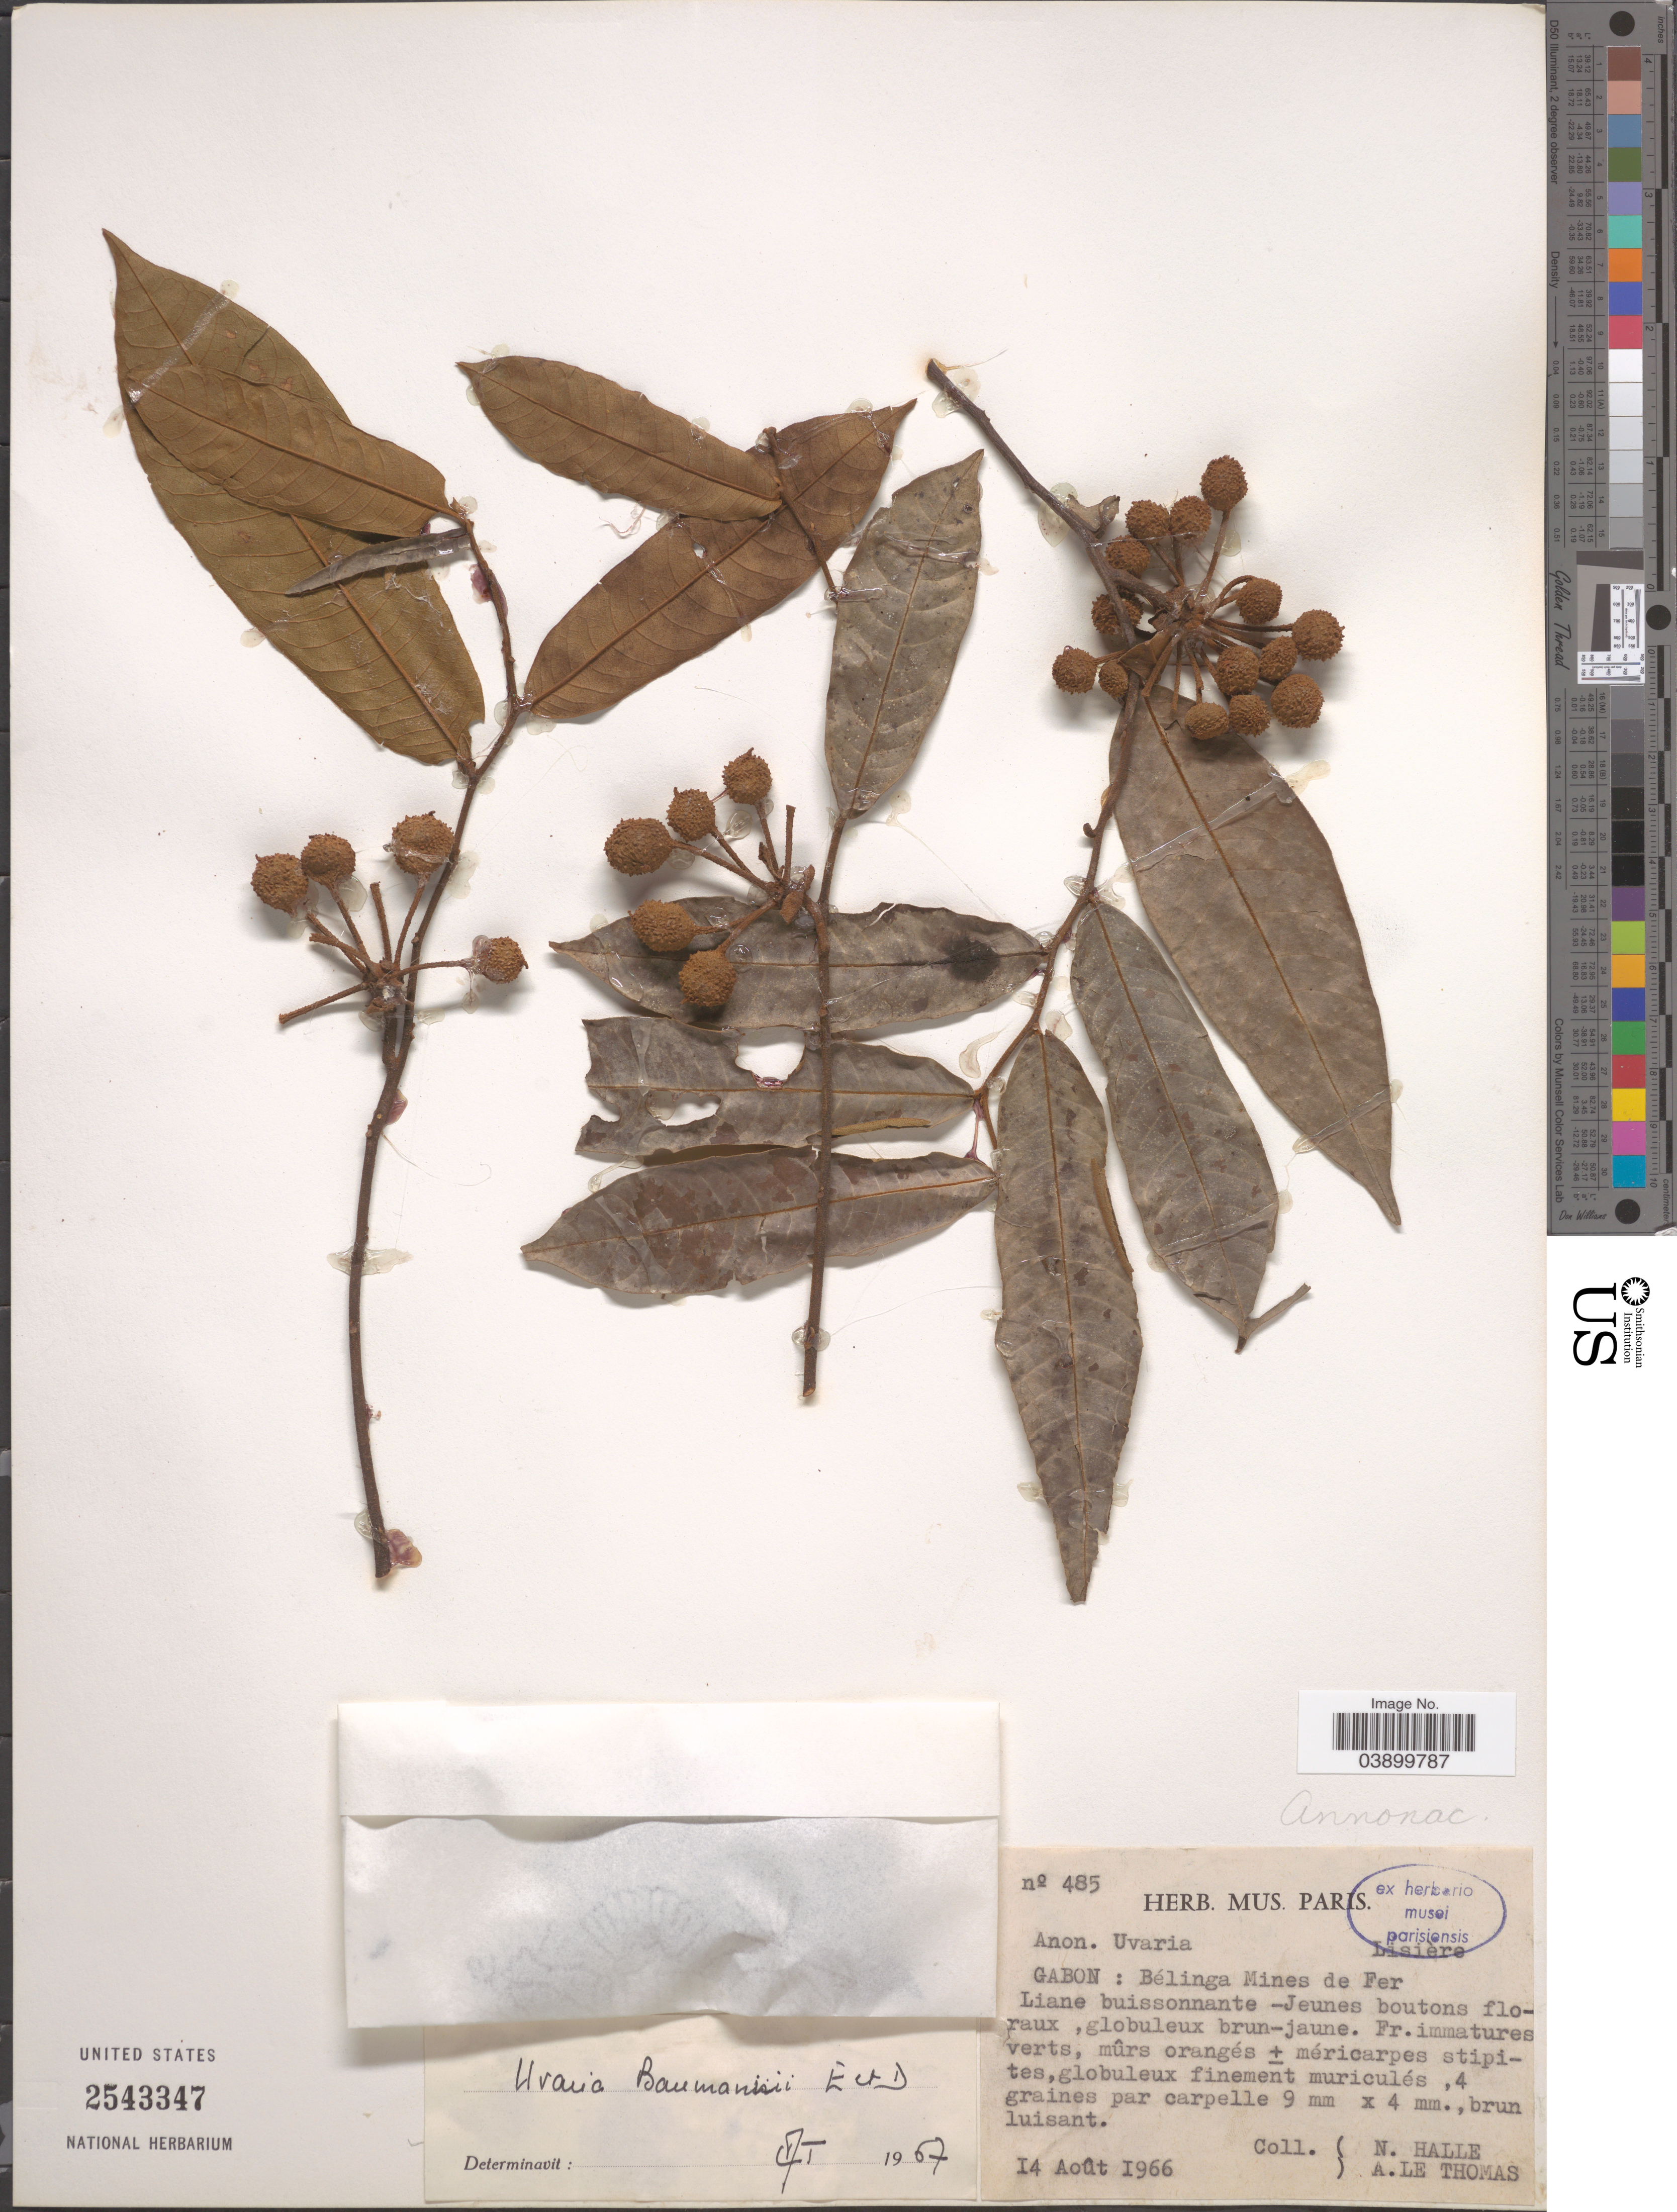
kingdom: Plantae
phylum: Tracheophyta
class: Magnoliopsida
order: Magnoliales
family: Annonaceae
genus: Uvaria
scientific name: Uvaria baumannii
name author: Engl. & Diels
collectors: N. Hallé & A. Le Thomas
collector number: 485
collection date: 1966-08-14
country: Gabon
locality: Bélinga Mines de Fer.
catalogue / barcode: US 2543347